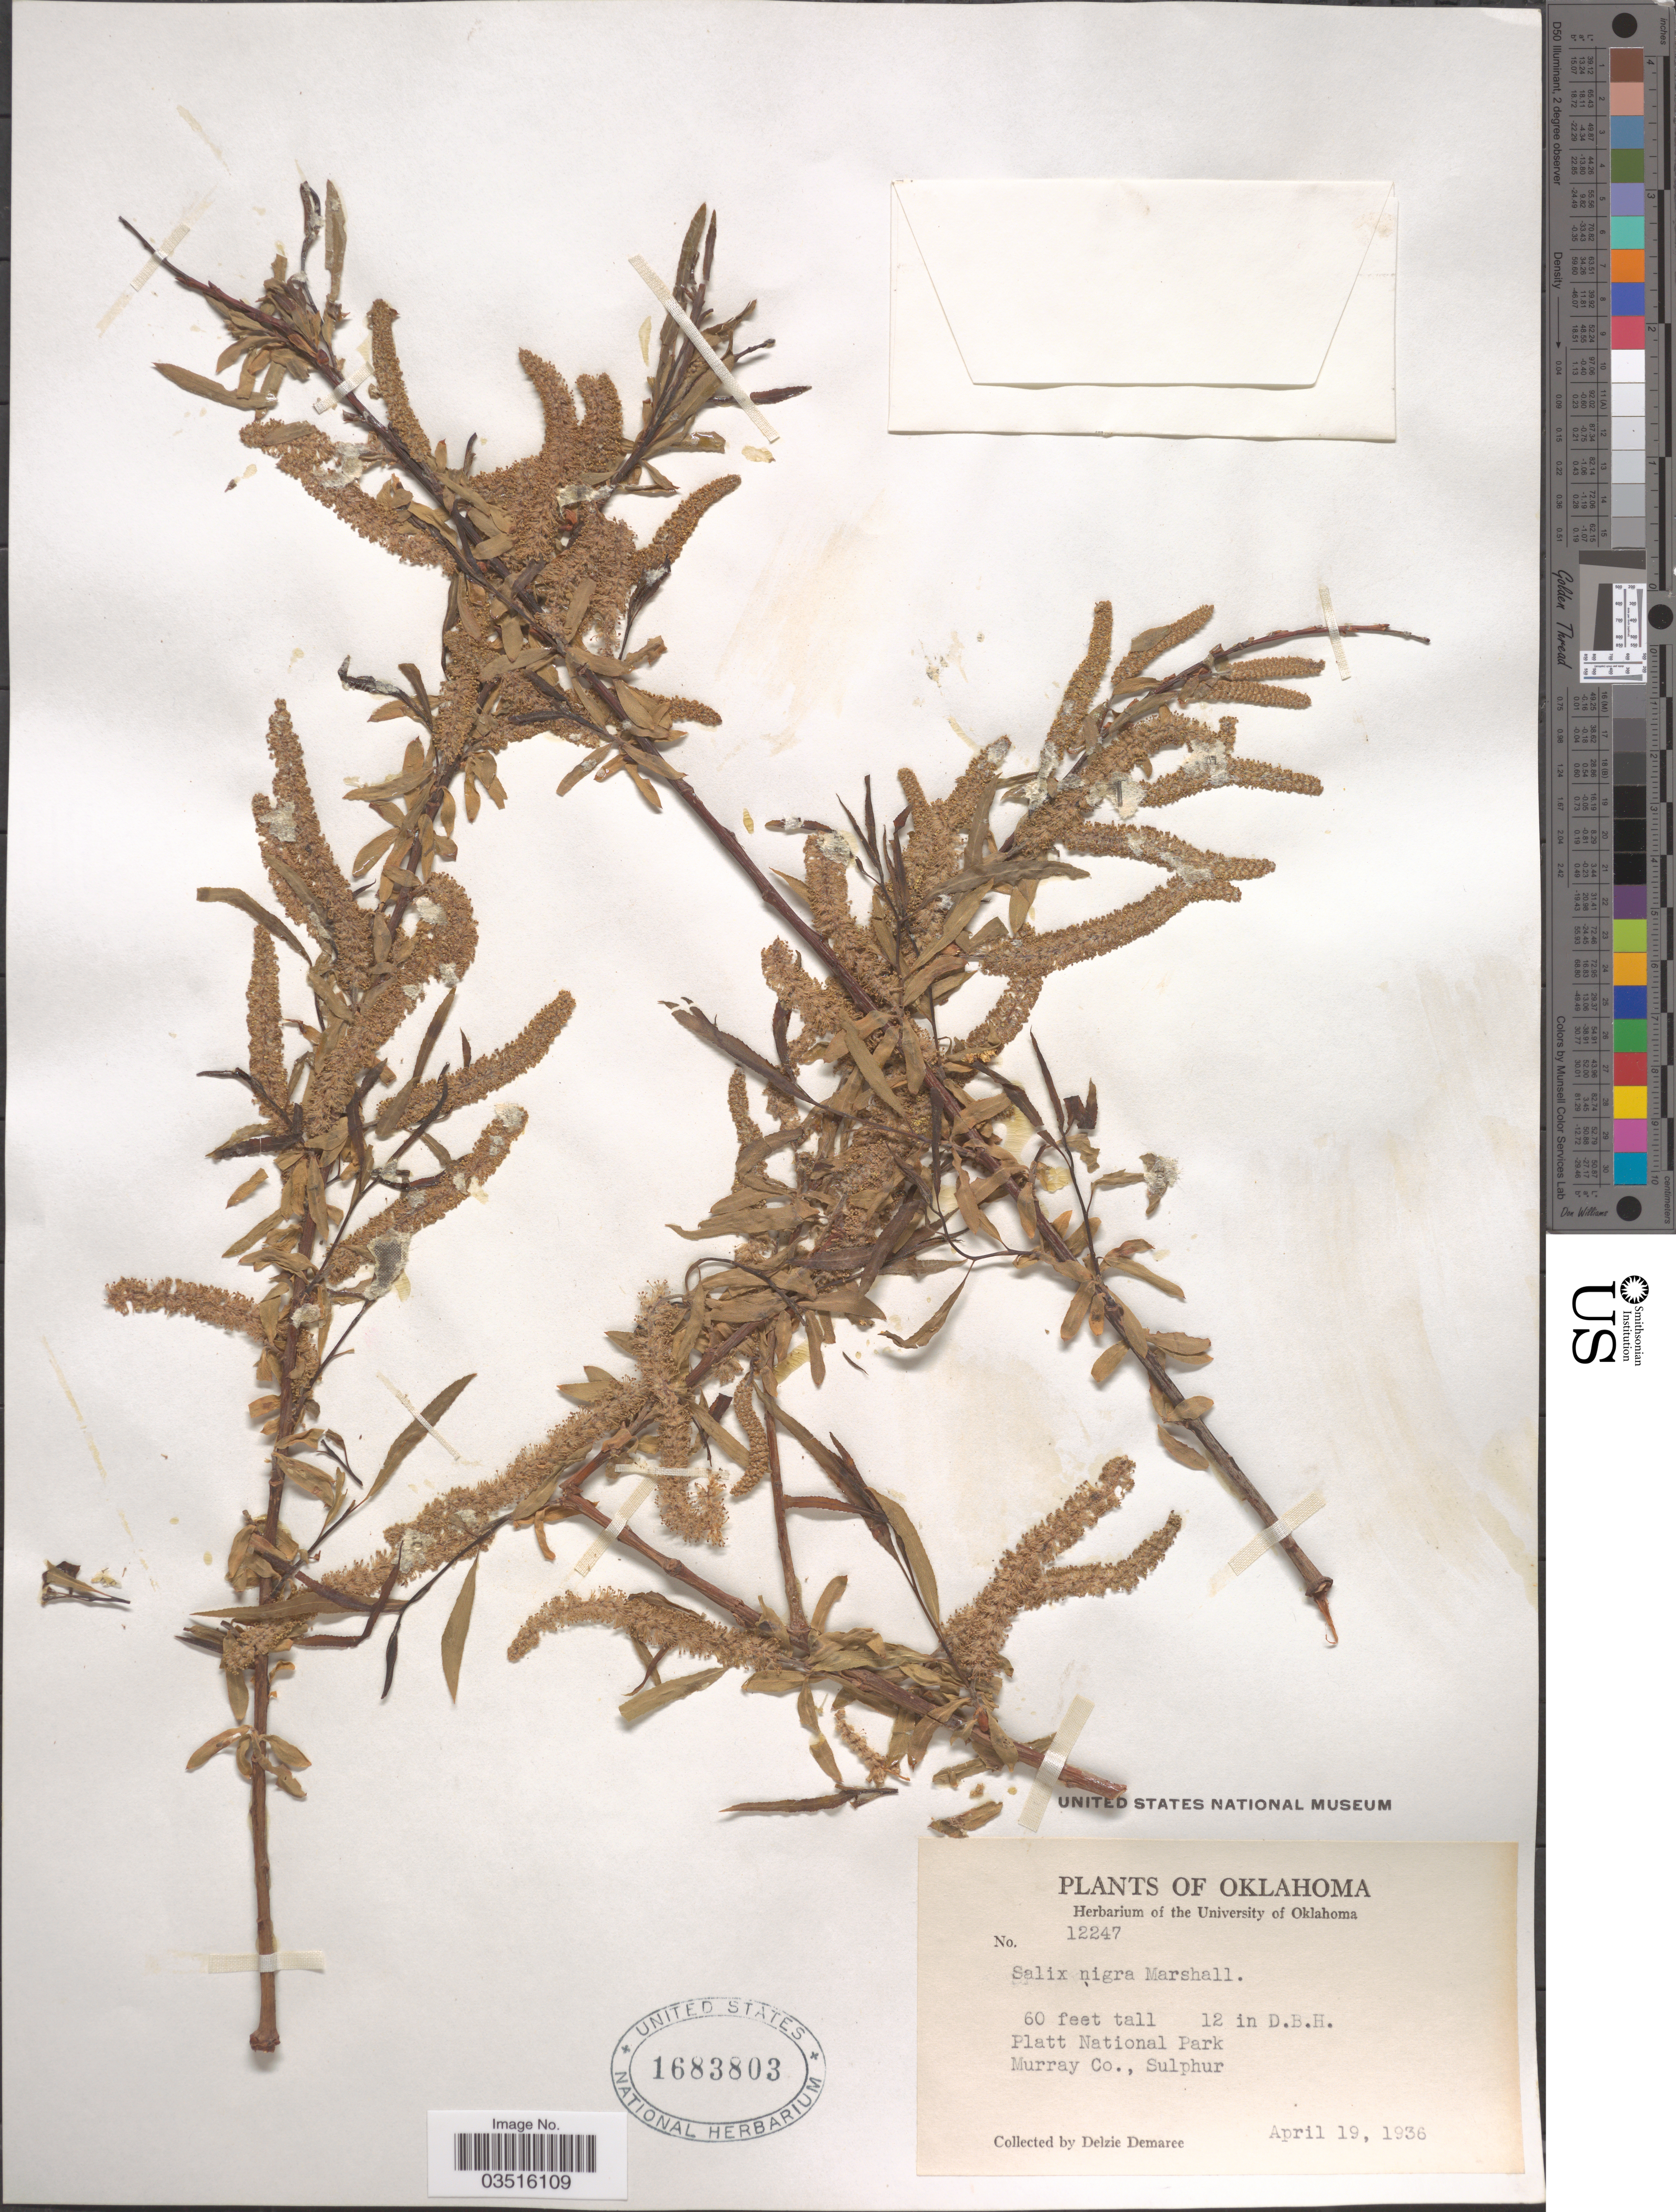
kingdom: Plantae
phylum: Tracheophyta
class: Magnoliopsida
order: Malpighiales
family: Salicaceae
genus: Salix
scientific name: Salix nigra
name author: Marshall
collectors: D. Demaree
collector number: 12247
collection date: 1936-04-19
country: United States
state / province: Oklahoma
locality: Platt National Park. Murray Co., Sulphur.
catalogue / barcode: US 1683803